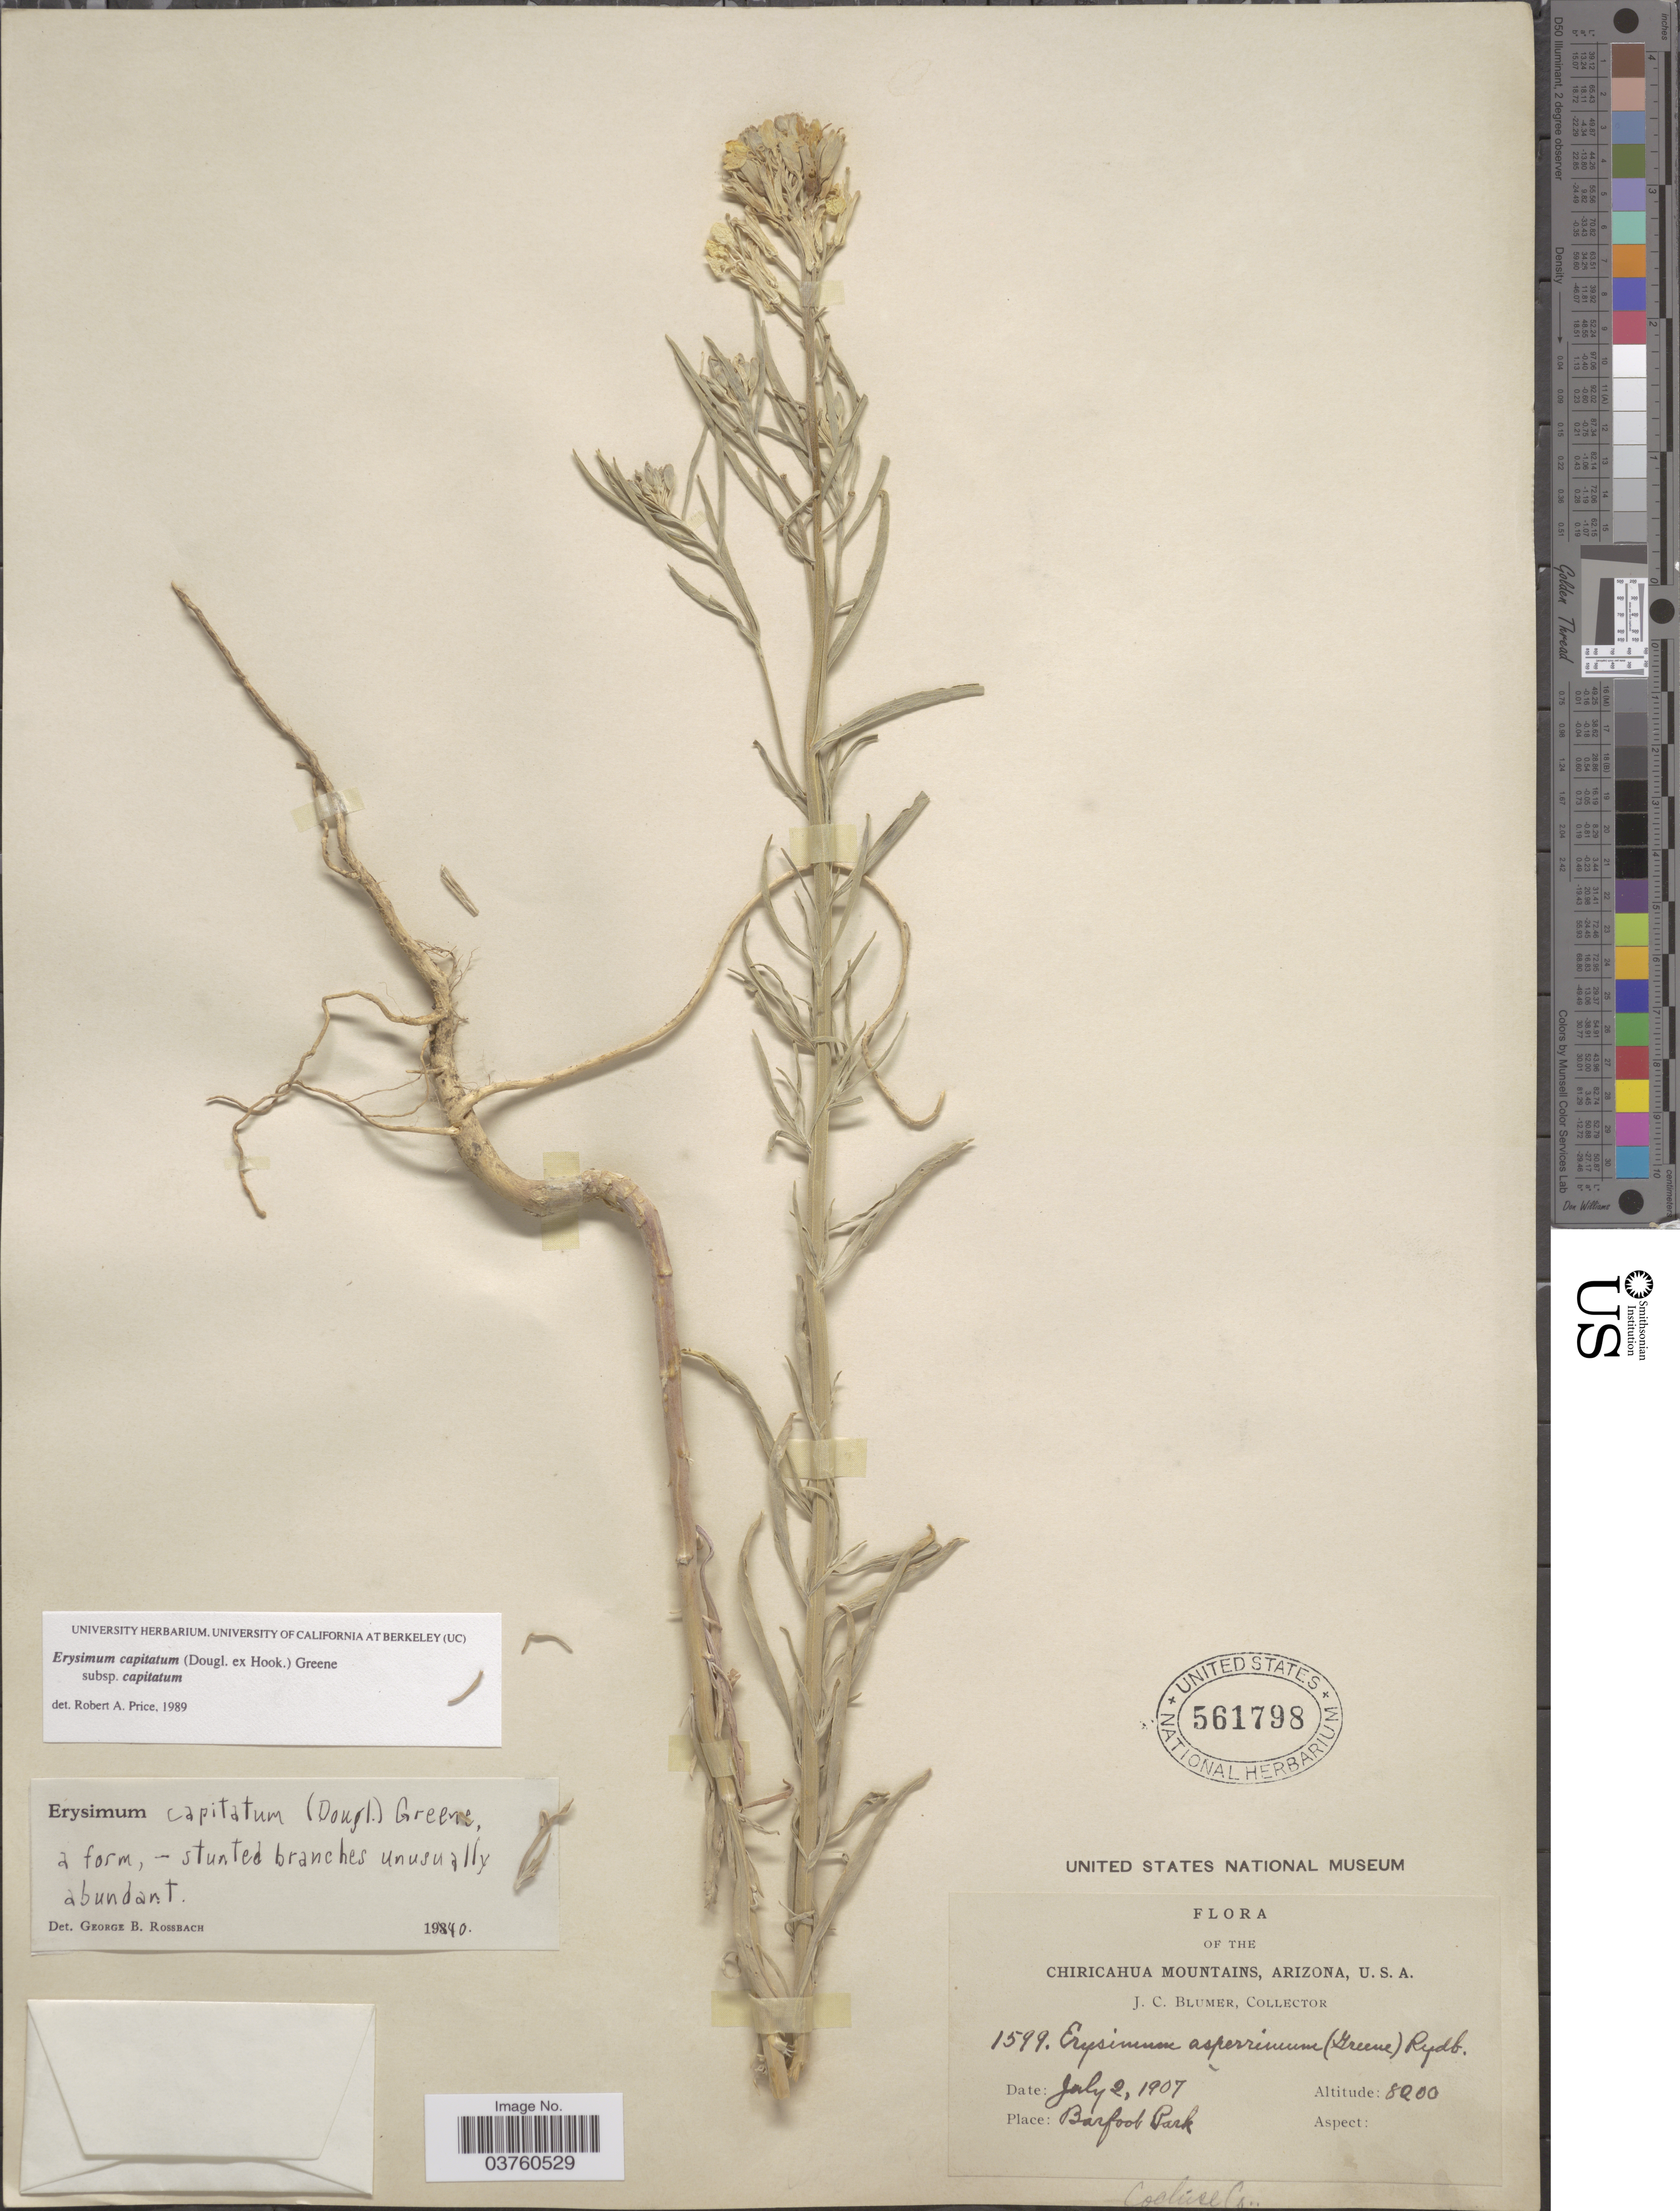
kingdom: Plantae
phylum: Tracheophyta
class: Magnoliopsida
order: Brassicales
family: Brassicaceae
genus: Erysimum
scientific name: Erysimum capitatum subsp. capitatum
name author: (Douglas ex Hook.) Greene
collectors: J. C. Blumer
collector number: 1599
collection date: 1907-07-02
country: United States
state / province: Arizona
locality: Chiricahua Mountains. Barfoot Park. Cochise Co.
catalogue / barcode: US 561798